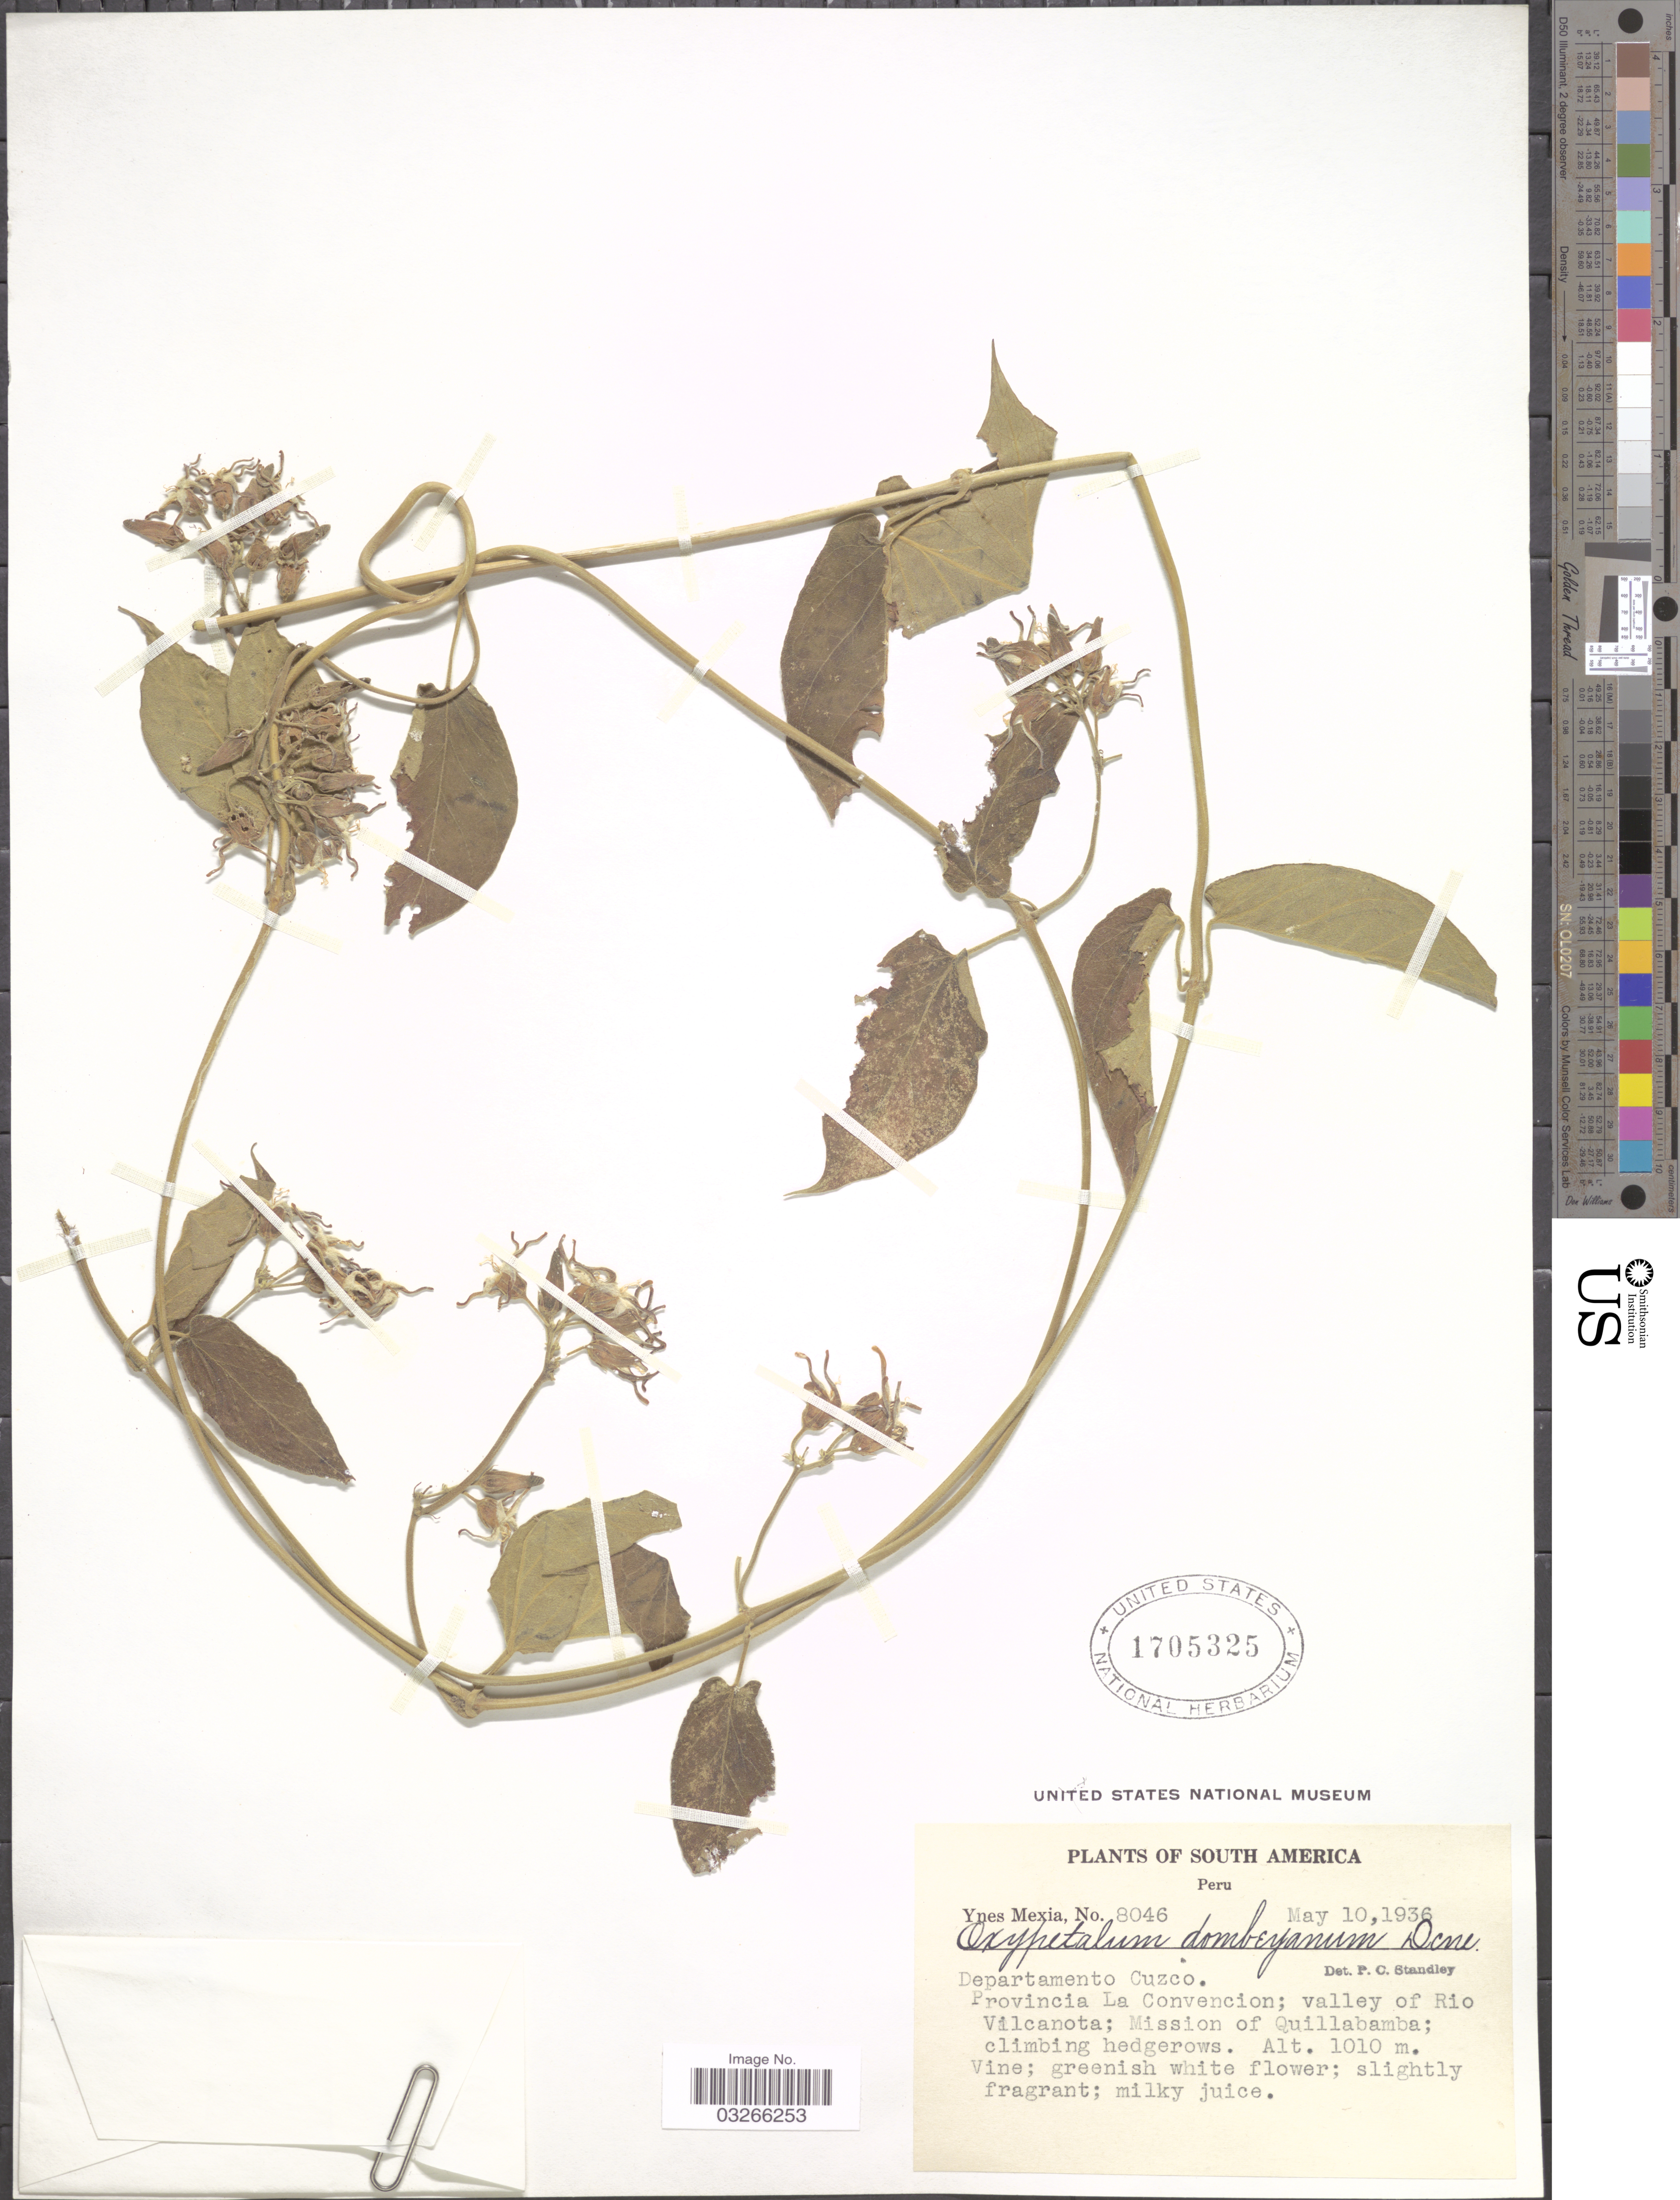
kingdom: Plantae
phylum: Tracheophyta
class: Magnoliopsida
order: Gentianales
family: Apocynaceae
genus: Oxypetalum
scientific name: Oxypetalum dombeyanum Decne.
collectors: Y. Mexia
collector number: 8046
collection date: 1936-05-10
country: Peru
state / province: Cusco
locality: Departamento Cuzco. Provincia La Convencion; valley of Rio Vilcanota; Mission of Quillabamba.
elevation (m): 1010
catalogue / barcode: US 1705325